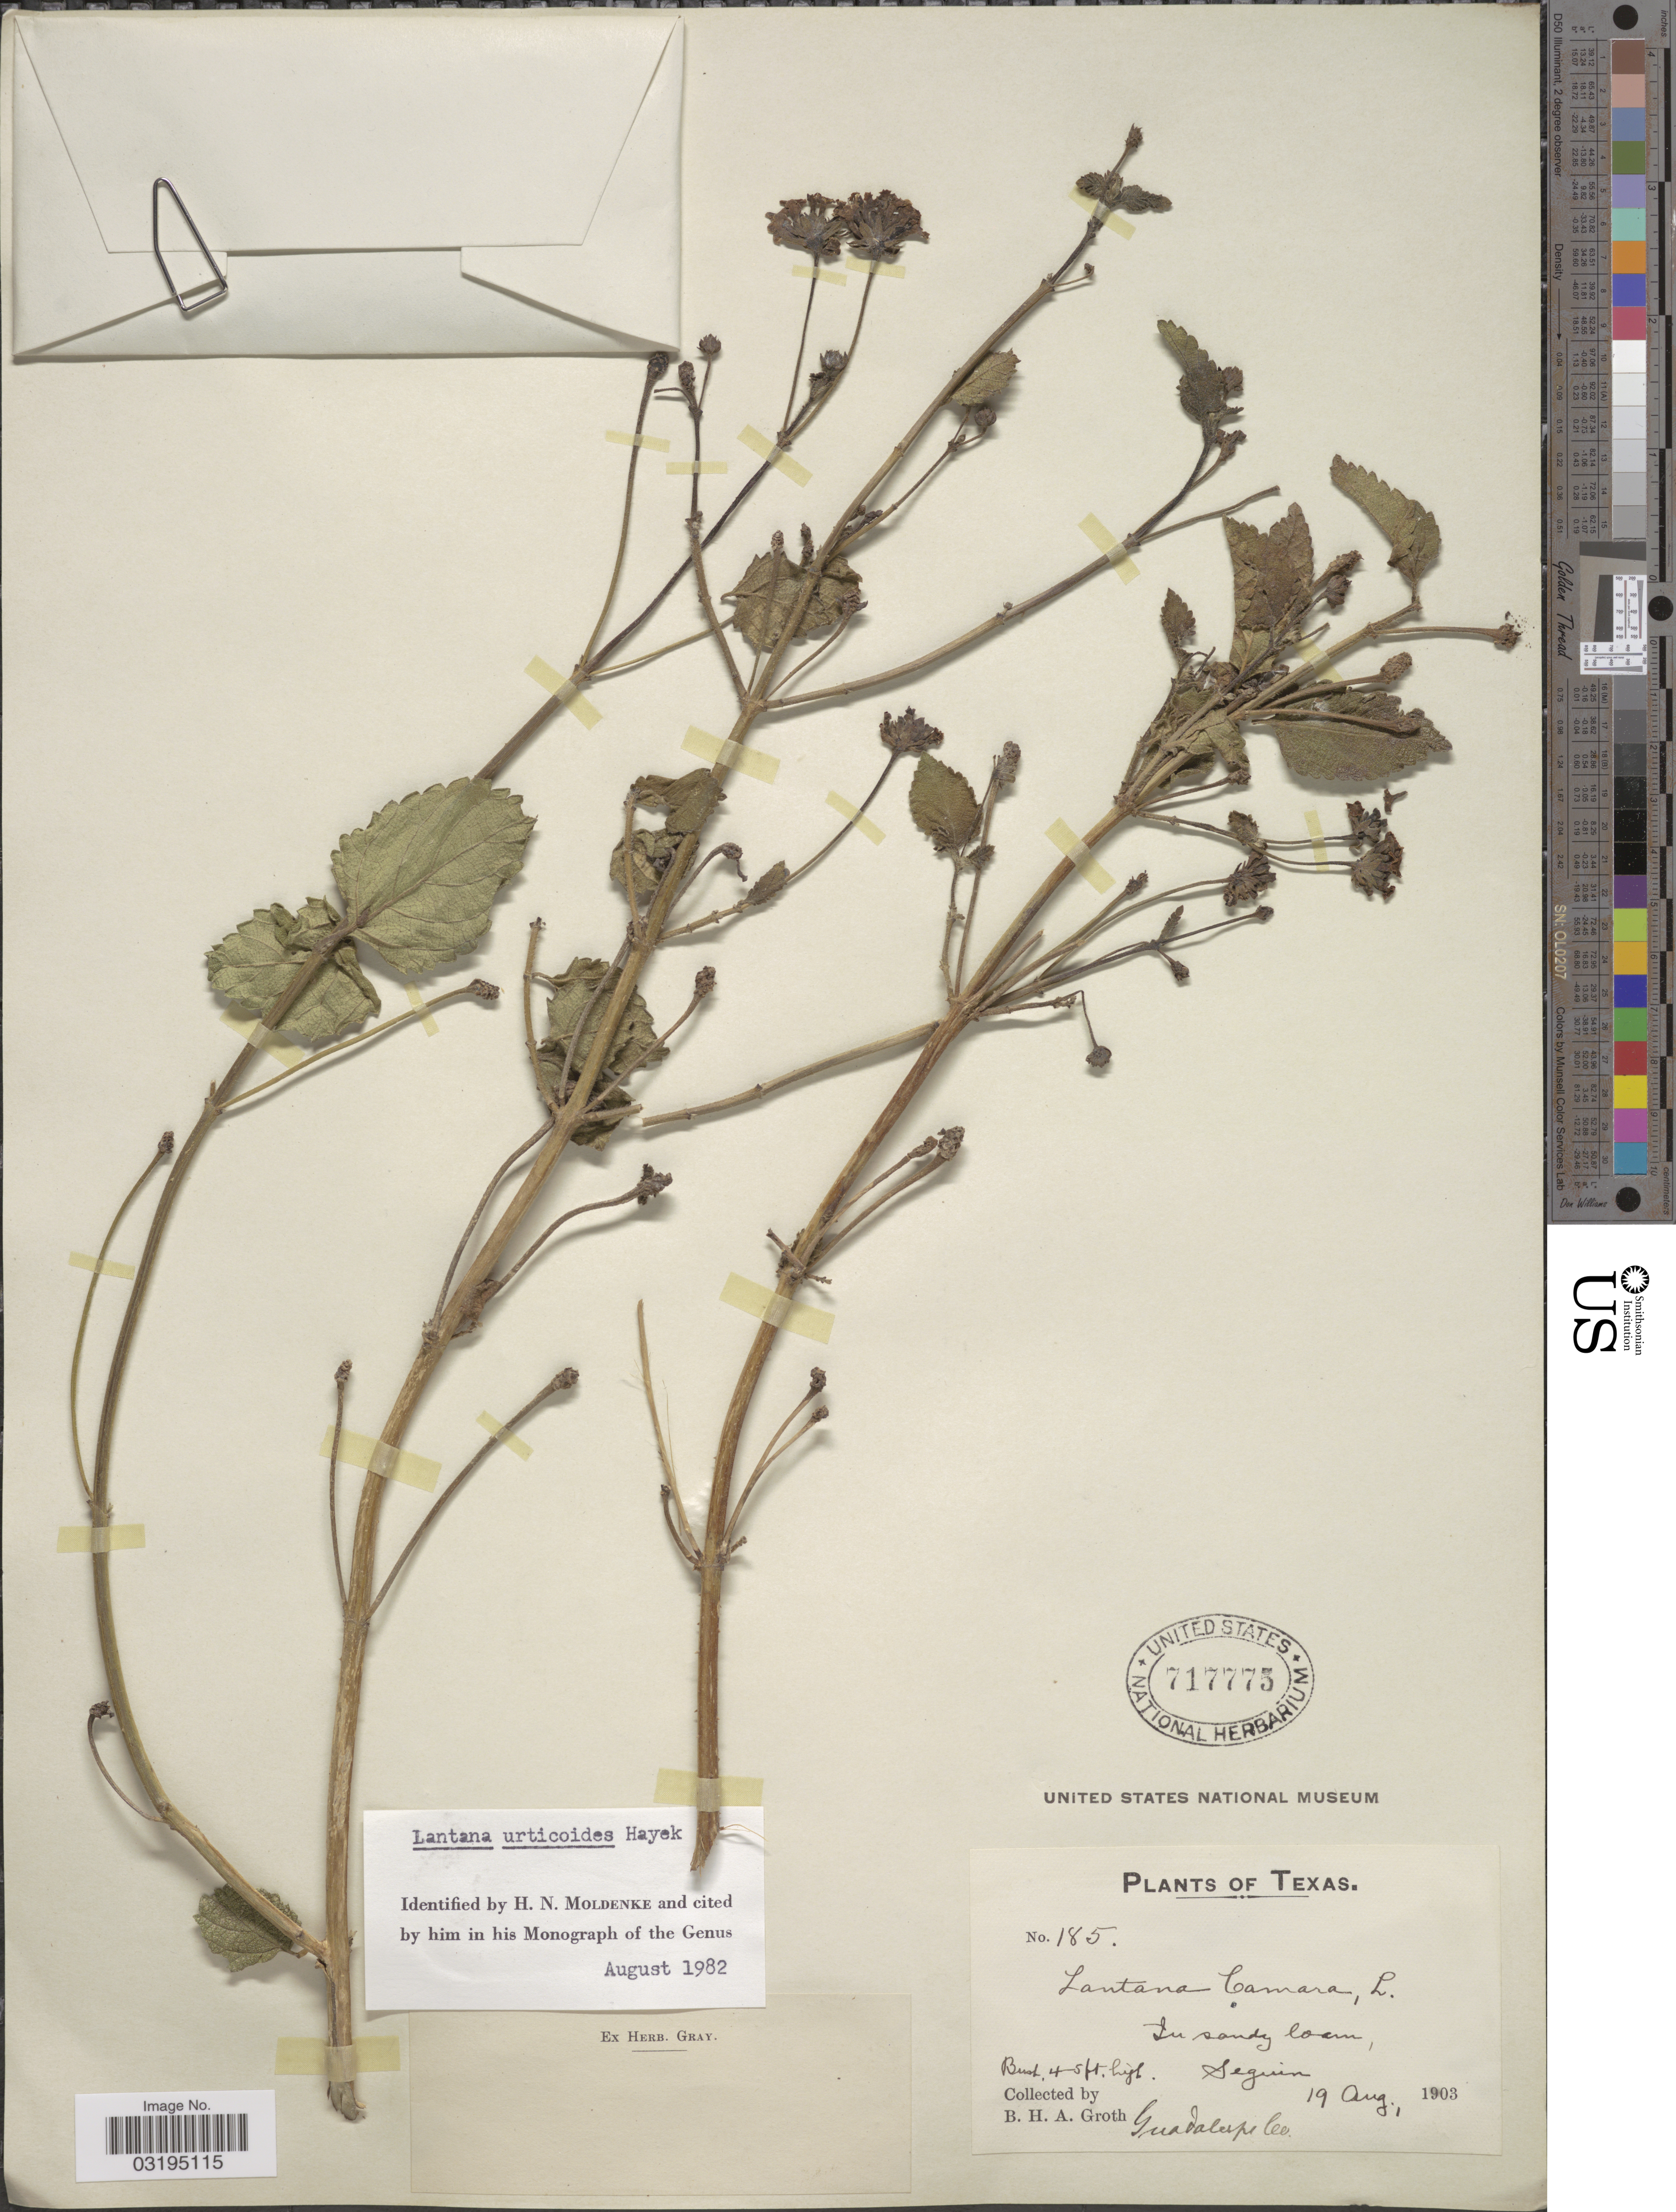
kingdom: Plantae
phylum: Tracheophyta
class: Magnoliopsida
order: Lamiales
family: Verbenaceae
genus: Lantana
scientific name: Lantana urticoides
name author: Hayek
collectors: B. Groth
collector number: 185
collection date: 1903-08-19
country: United States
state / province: Texas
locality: Seguin. Guadalupe Co.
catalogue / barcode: US 717775